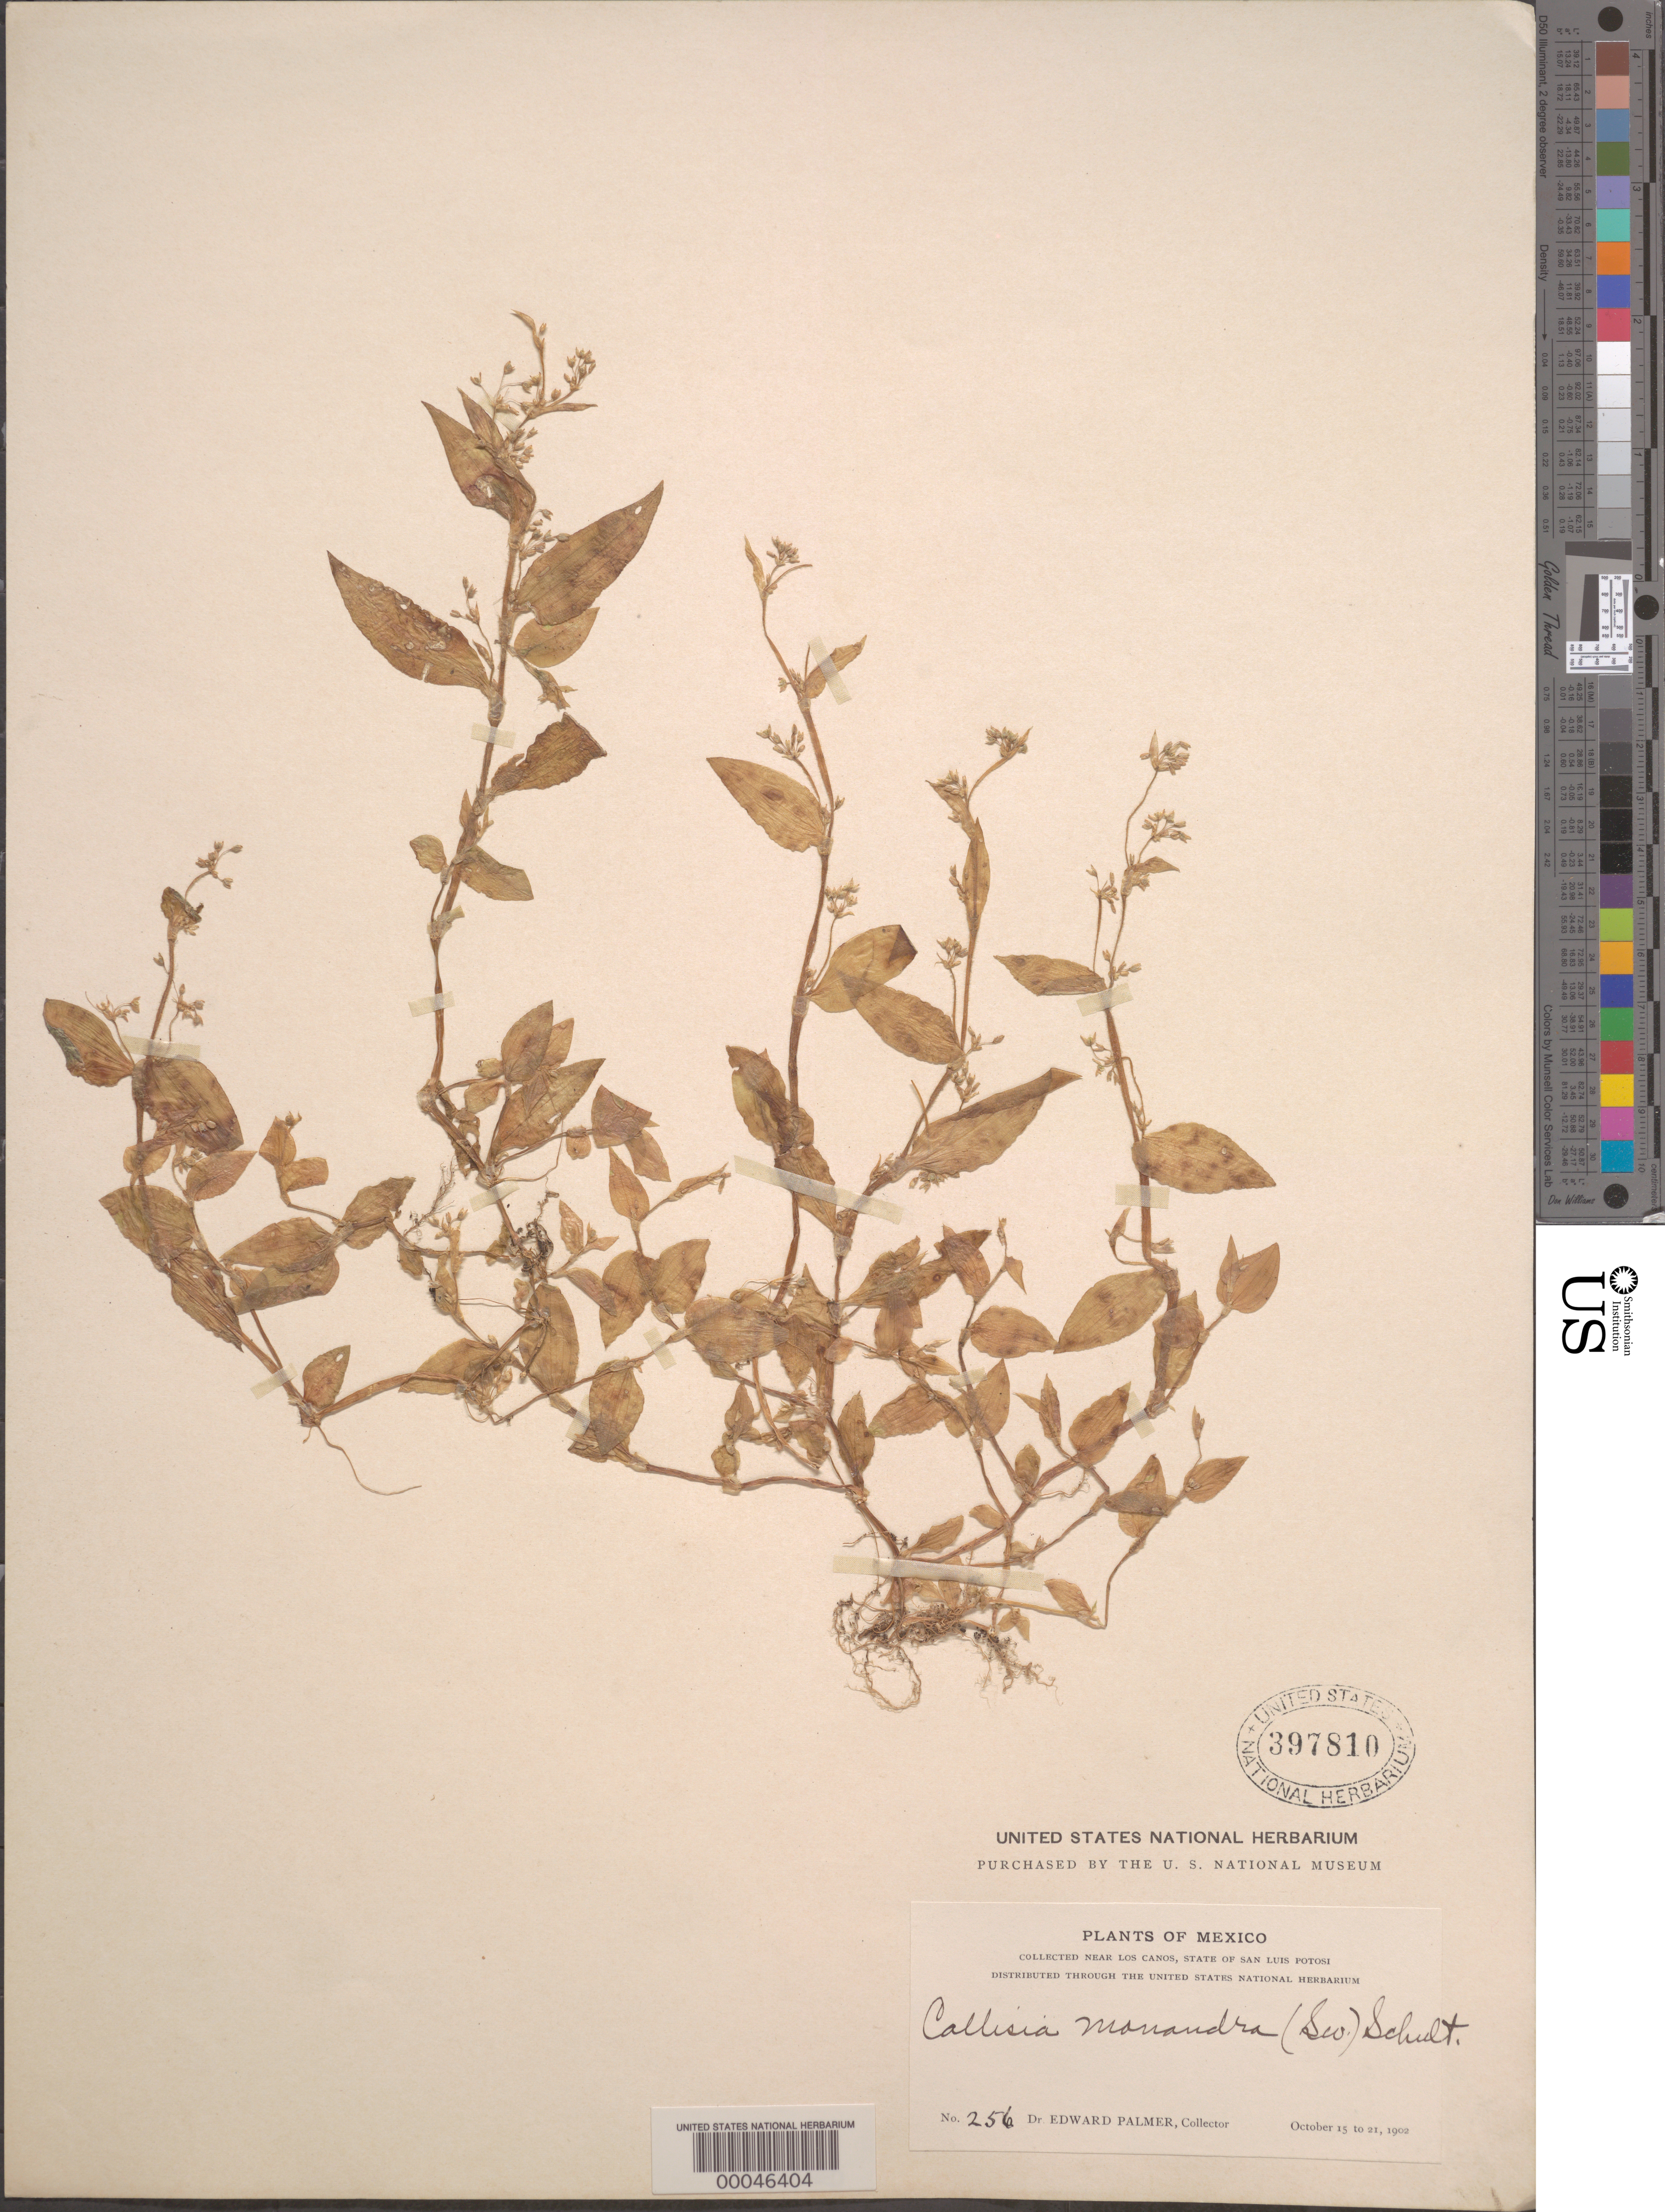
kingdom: Plantae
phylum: Tracheophyta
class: Liliopsida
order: Commelinales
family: Commelinaceae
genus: Callisia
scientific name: Callisia monandra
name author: (Sw.) Schult. & Schult. f.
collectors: E. Palmer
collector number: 256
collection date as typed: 15 Oct 1902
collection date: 1902-10-15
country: Mexico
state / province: San Luis Potosí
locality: Near los canos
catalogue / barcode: US 397810